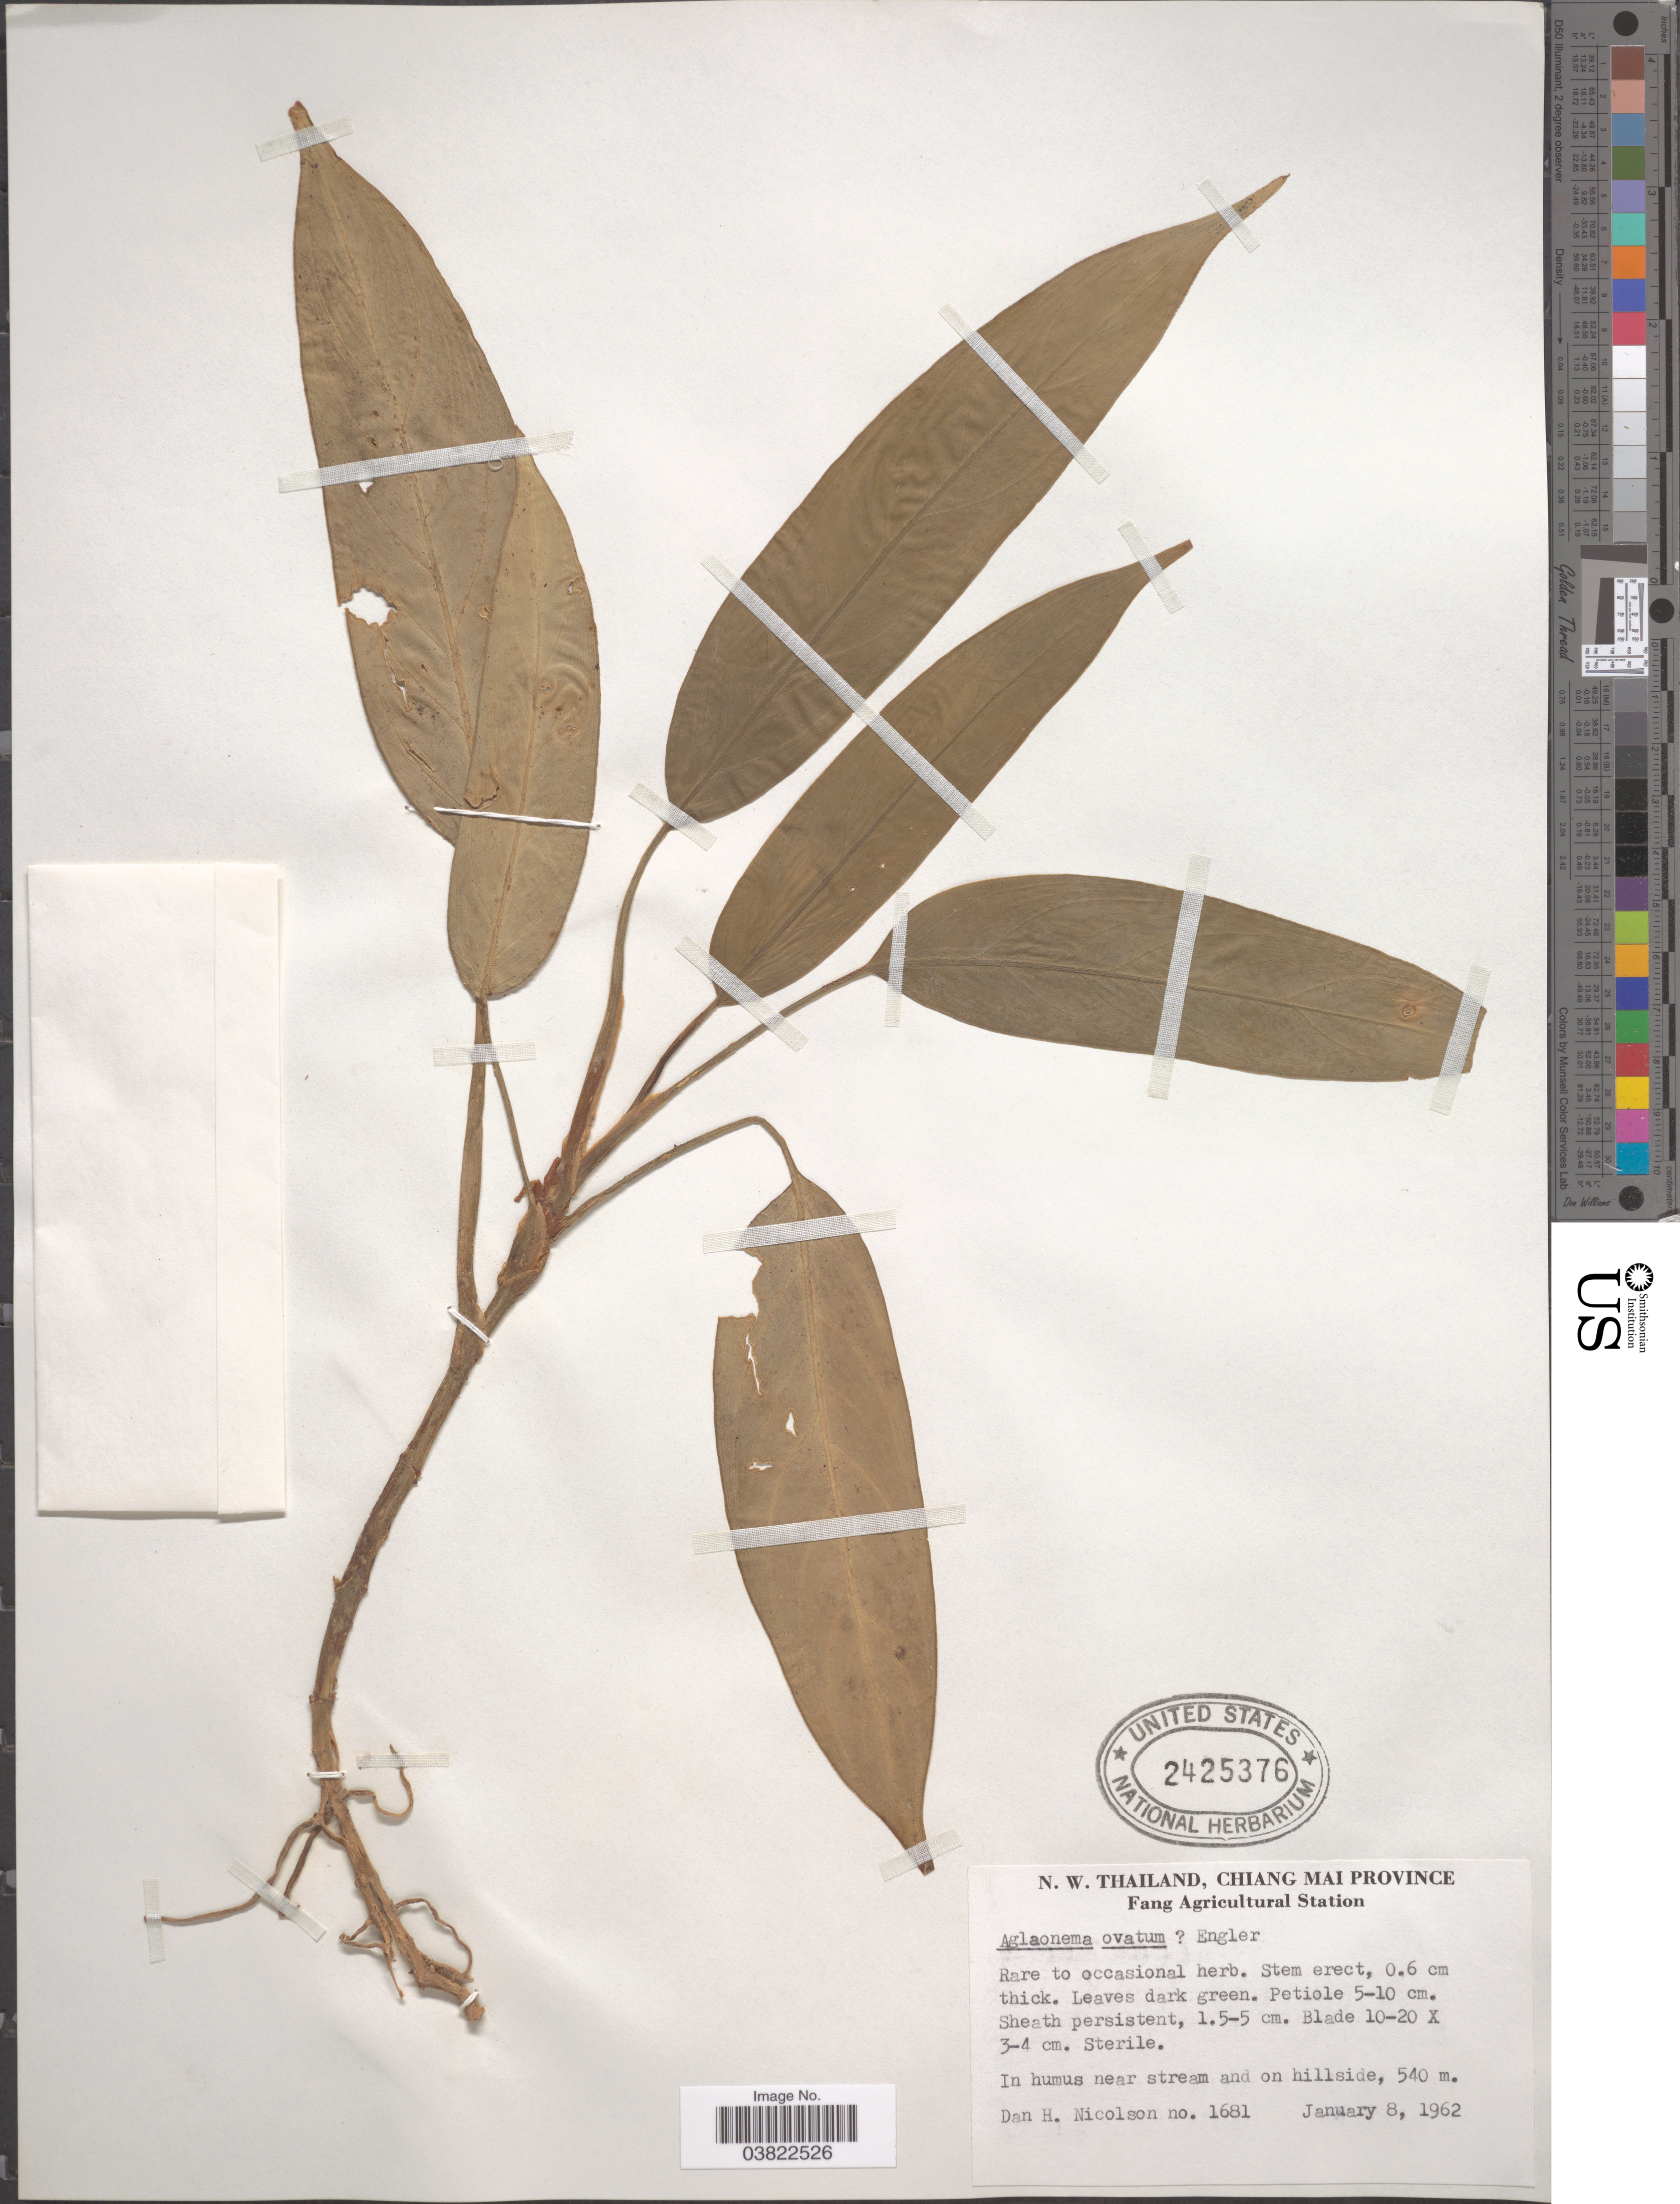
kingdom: Plantae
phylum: Tracheophyta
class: Liliopsida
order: Alismatales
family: Araceae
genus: Aglaonema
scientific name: Aglaonema ovatum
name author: Engl.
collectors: D. H. Nicolson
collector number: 1681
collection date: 1962-01-08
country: Thailand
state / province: Chiang Mai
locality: N. W. Thailand. Fang Agricultural Station. In humus near stream and on hillside.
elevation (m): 540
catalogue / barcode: US 2425376